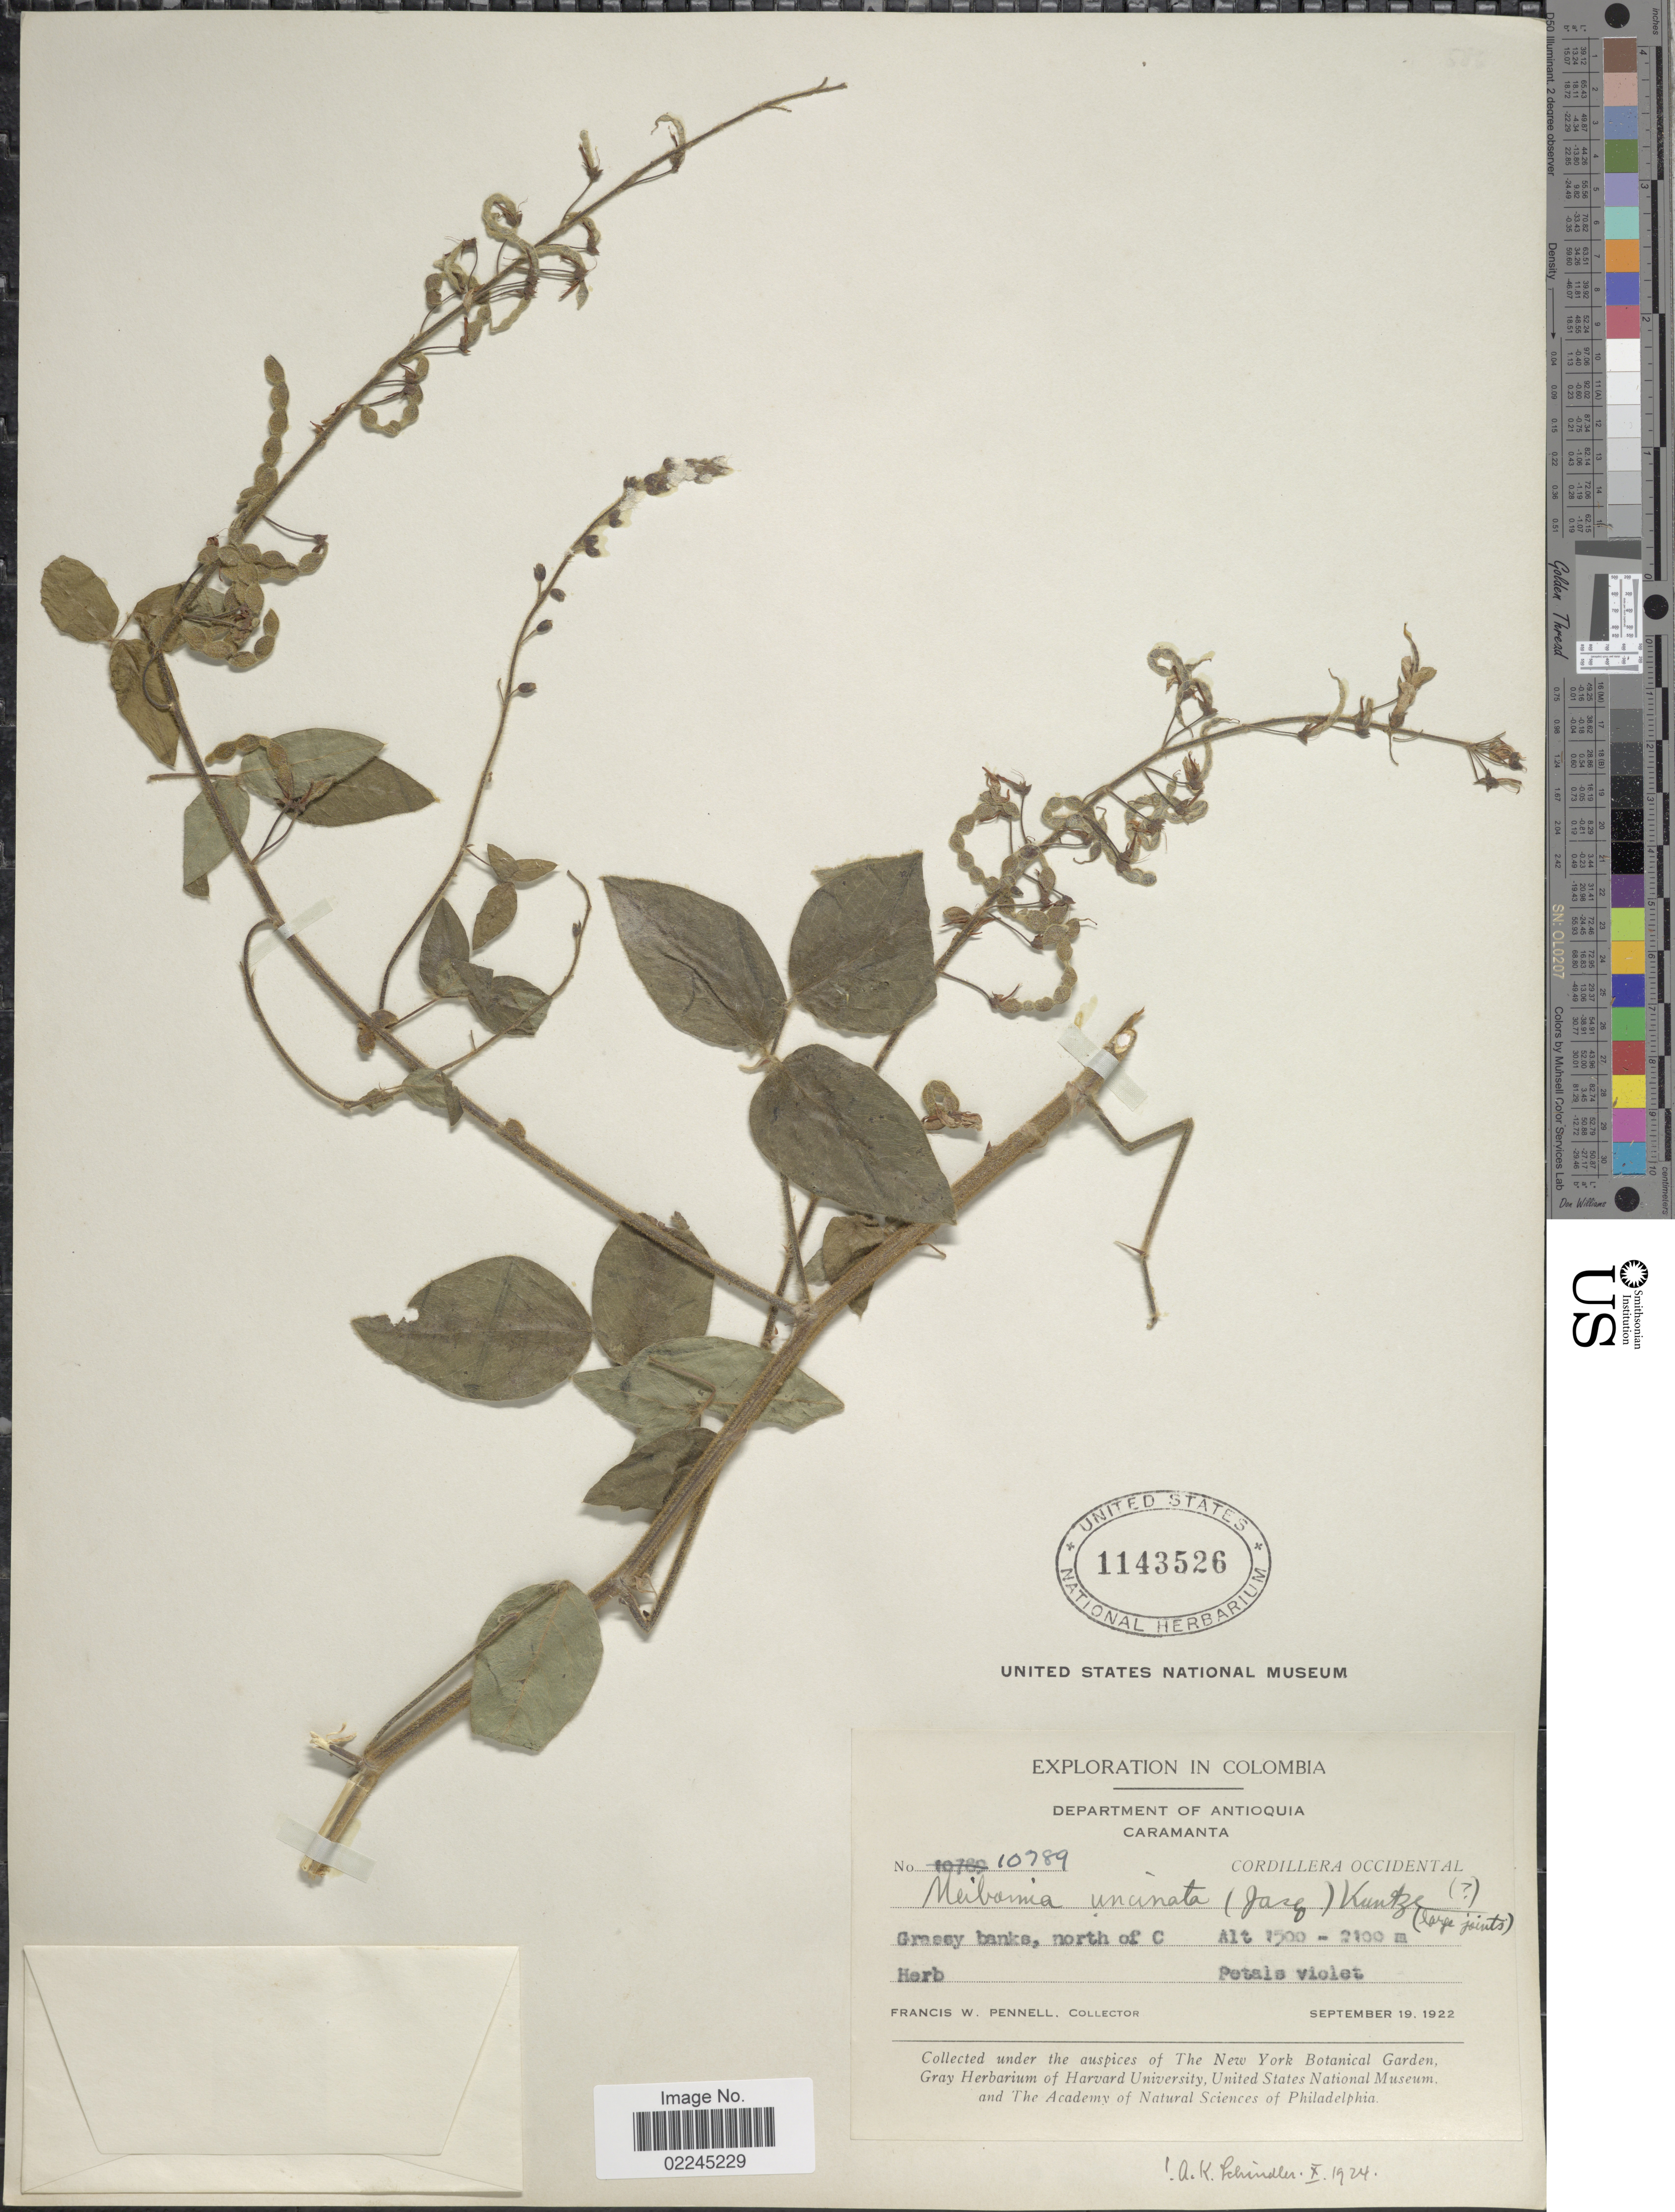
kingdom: Plantae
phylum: Tracheophyta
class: Magnoliopsida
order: Fabales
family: Fabaceae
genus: Desmodium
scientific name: Desmodium intortum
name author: (Mill.) Urb.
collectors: F. W. Pennell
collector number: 10789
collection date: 1922-09-19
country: Colombia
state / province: Antioquia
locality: Department of Antioquia. Caramanta. Cordillera Occidental. Grassy banks, north of C.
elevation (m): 1500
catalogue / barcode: US 1143526